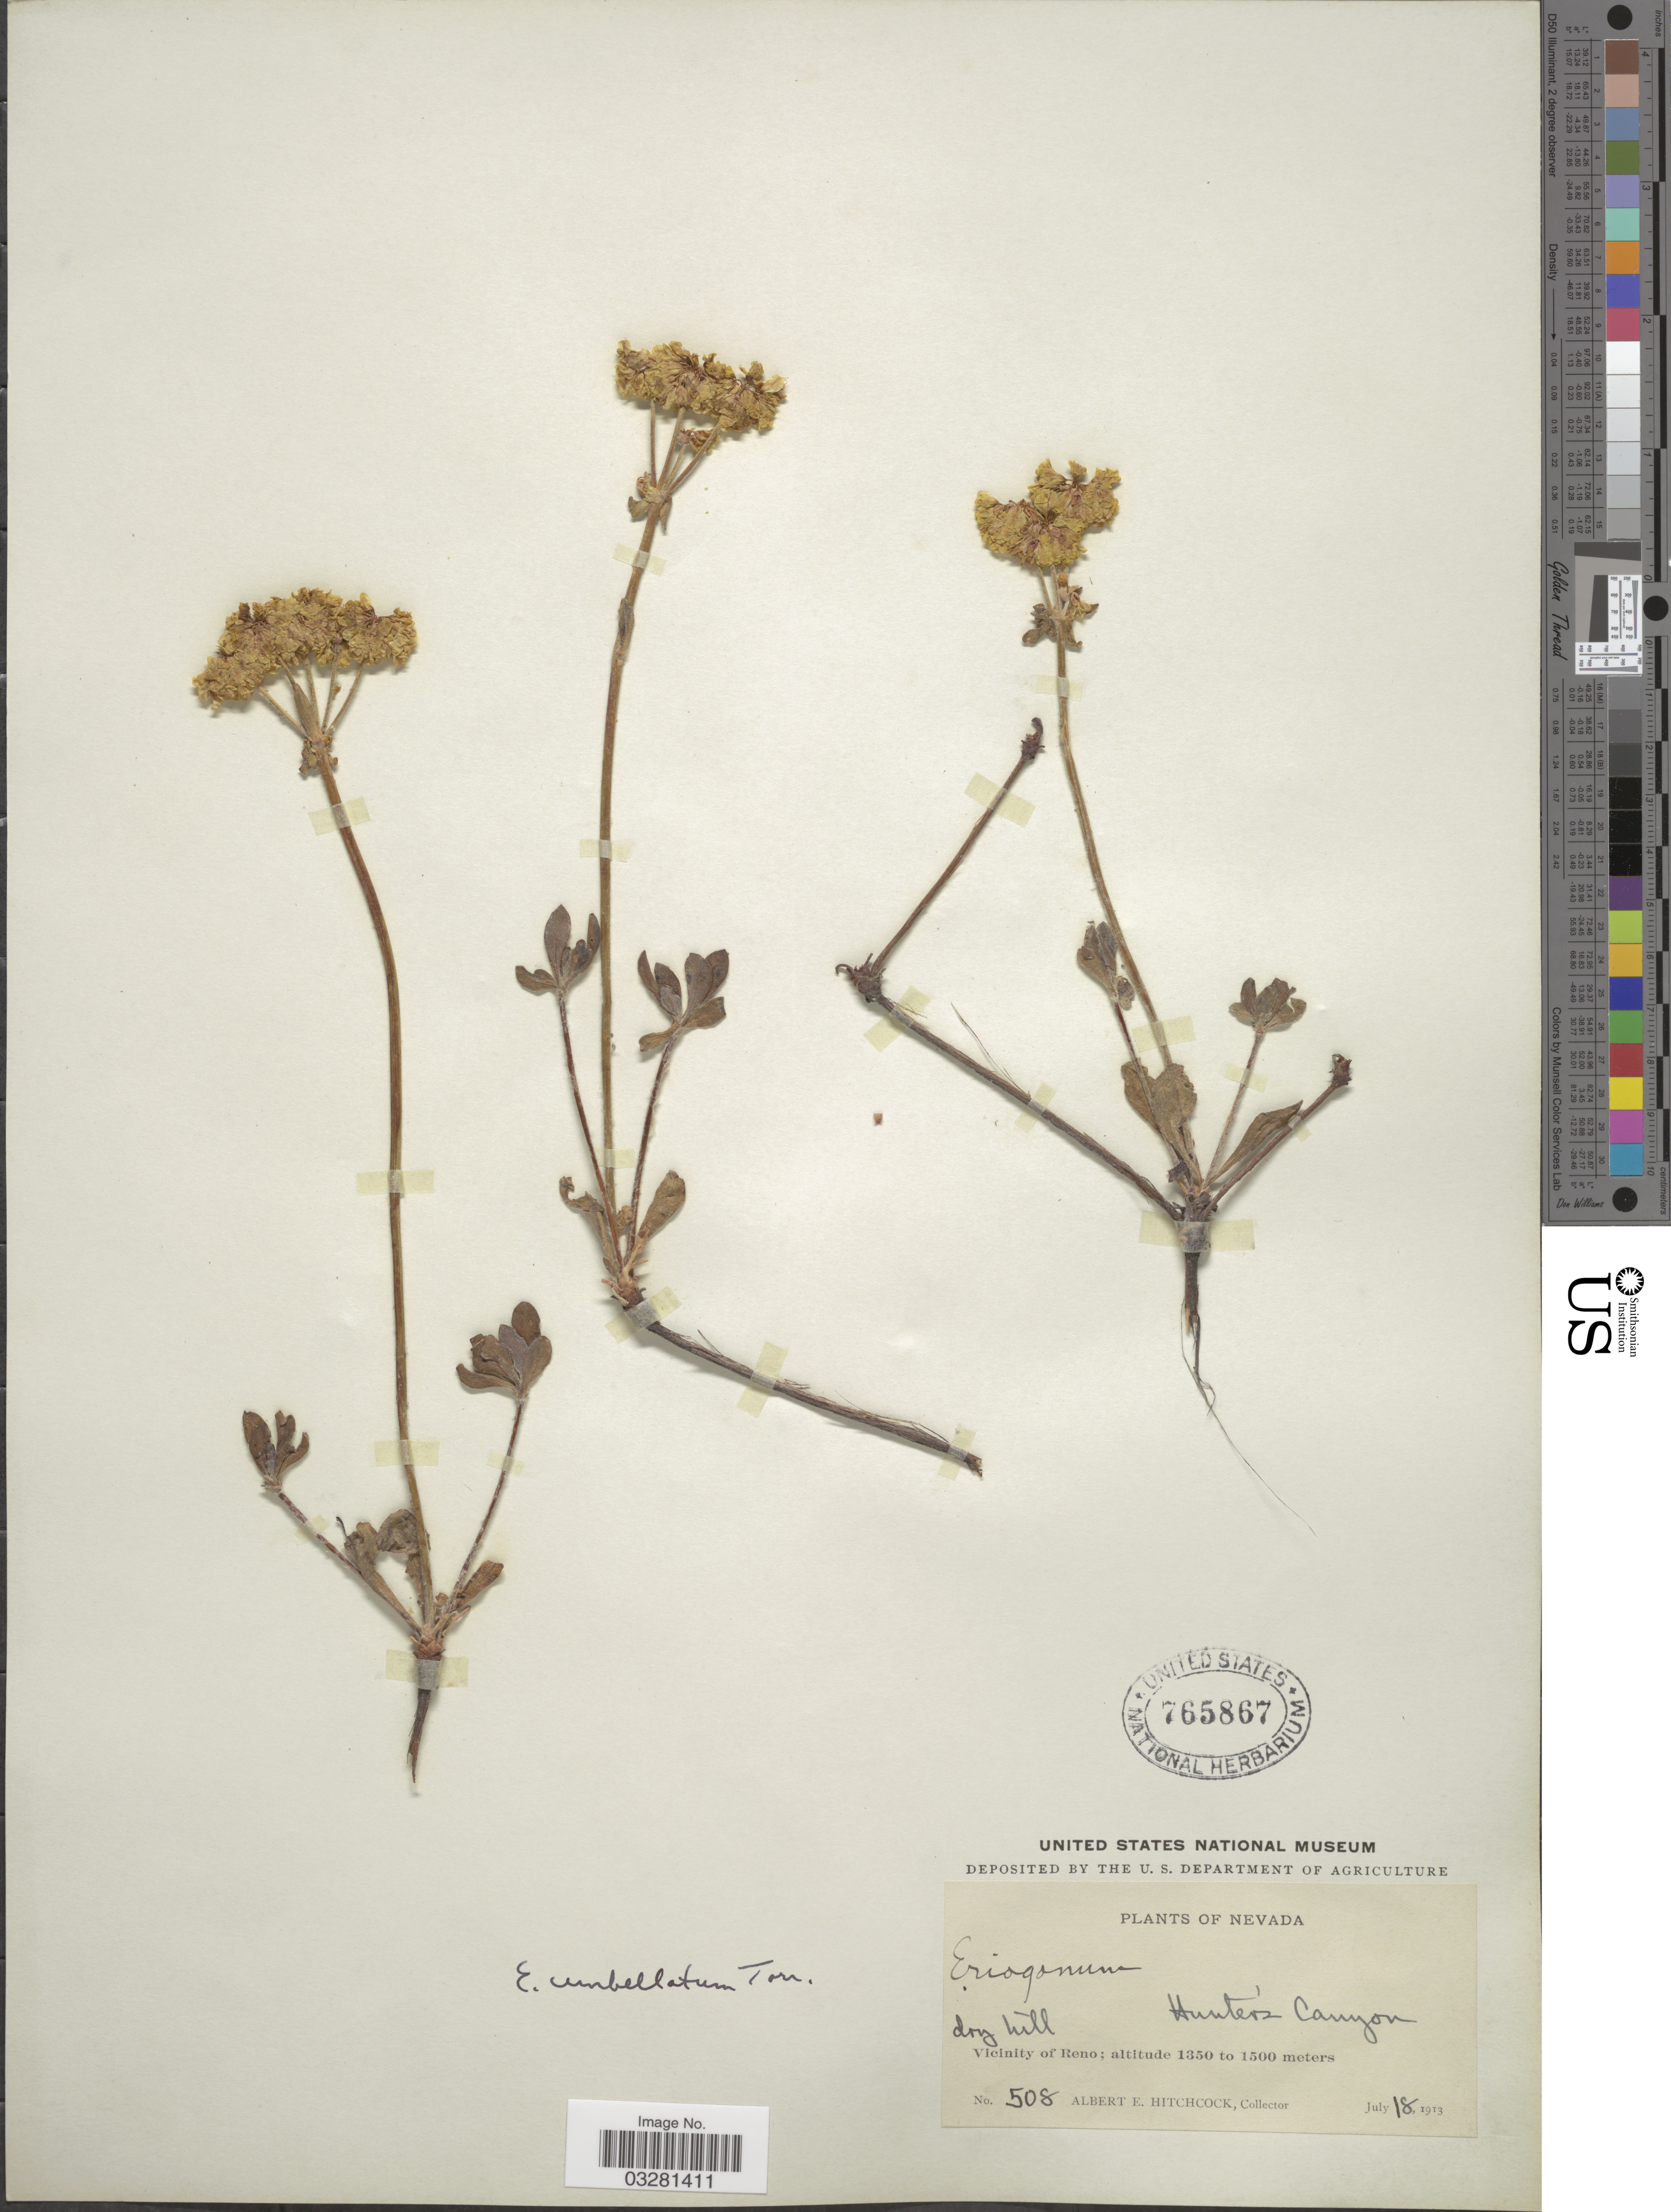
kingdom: Plantae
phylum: Tracheophyta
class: Magnoliopsida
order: Caryophyllales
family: Polygonaceae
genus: Eriogonum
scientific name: Eriogonum umbellatum var. umbellatum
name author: Torr.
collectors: A. Hitchcock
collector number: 508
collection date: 1913-07-18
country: United States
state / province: Nevada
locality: Hunter's Canyon. Vicinity of Reno.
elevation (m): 1350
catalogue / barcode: US 765867